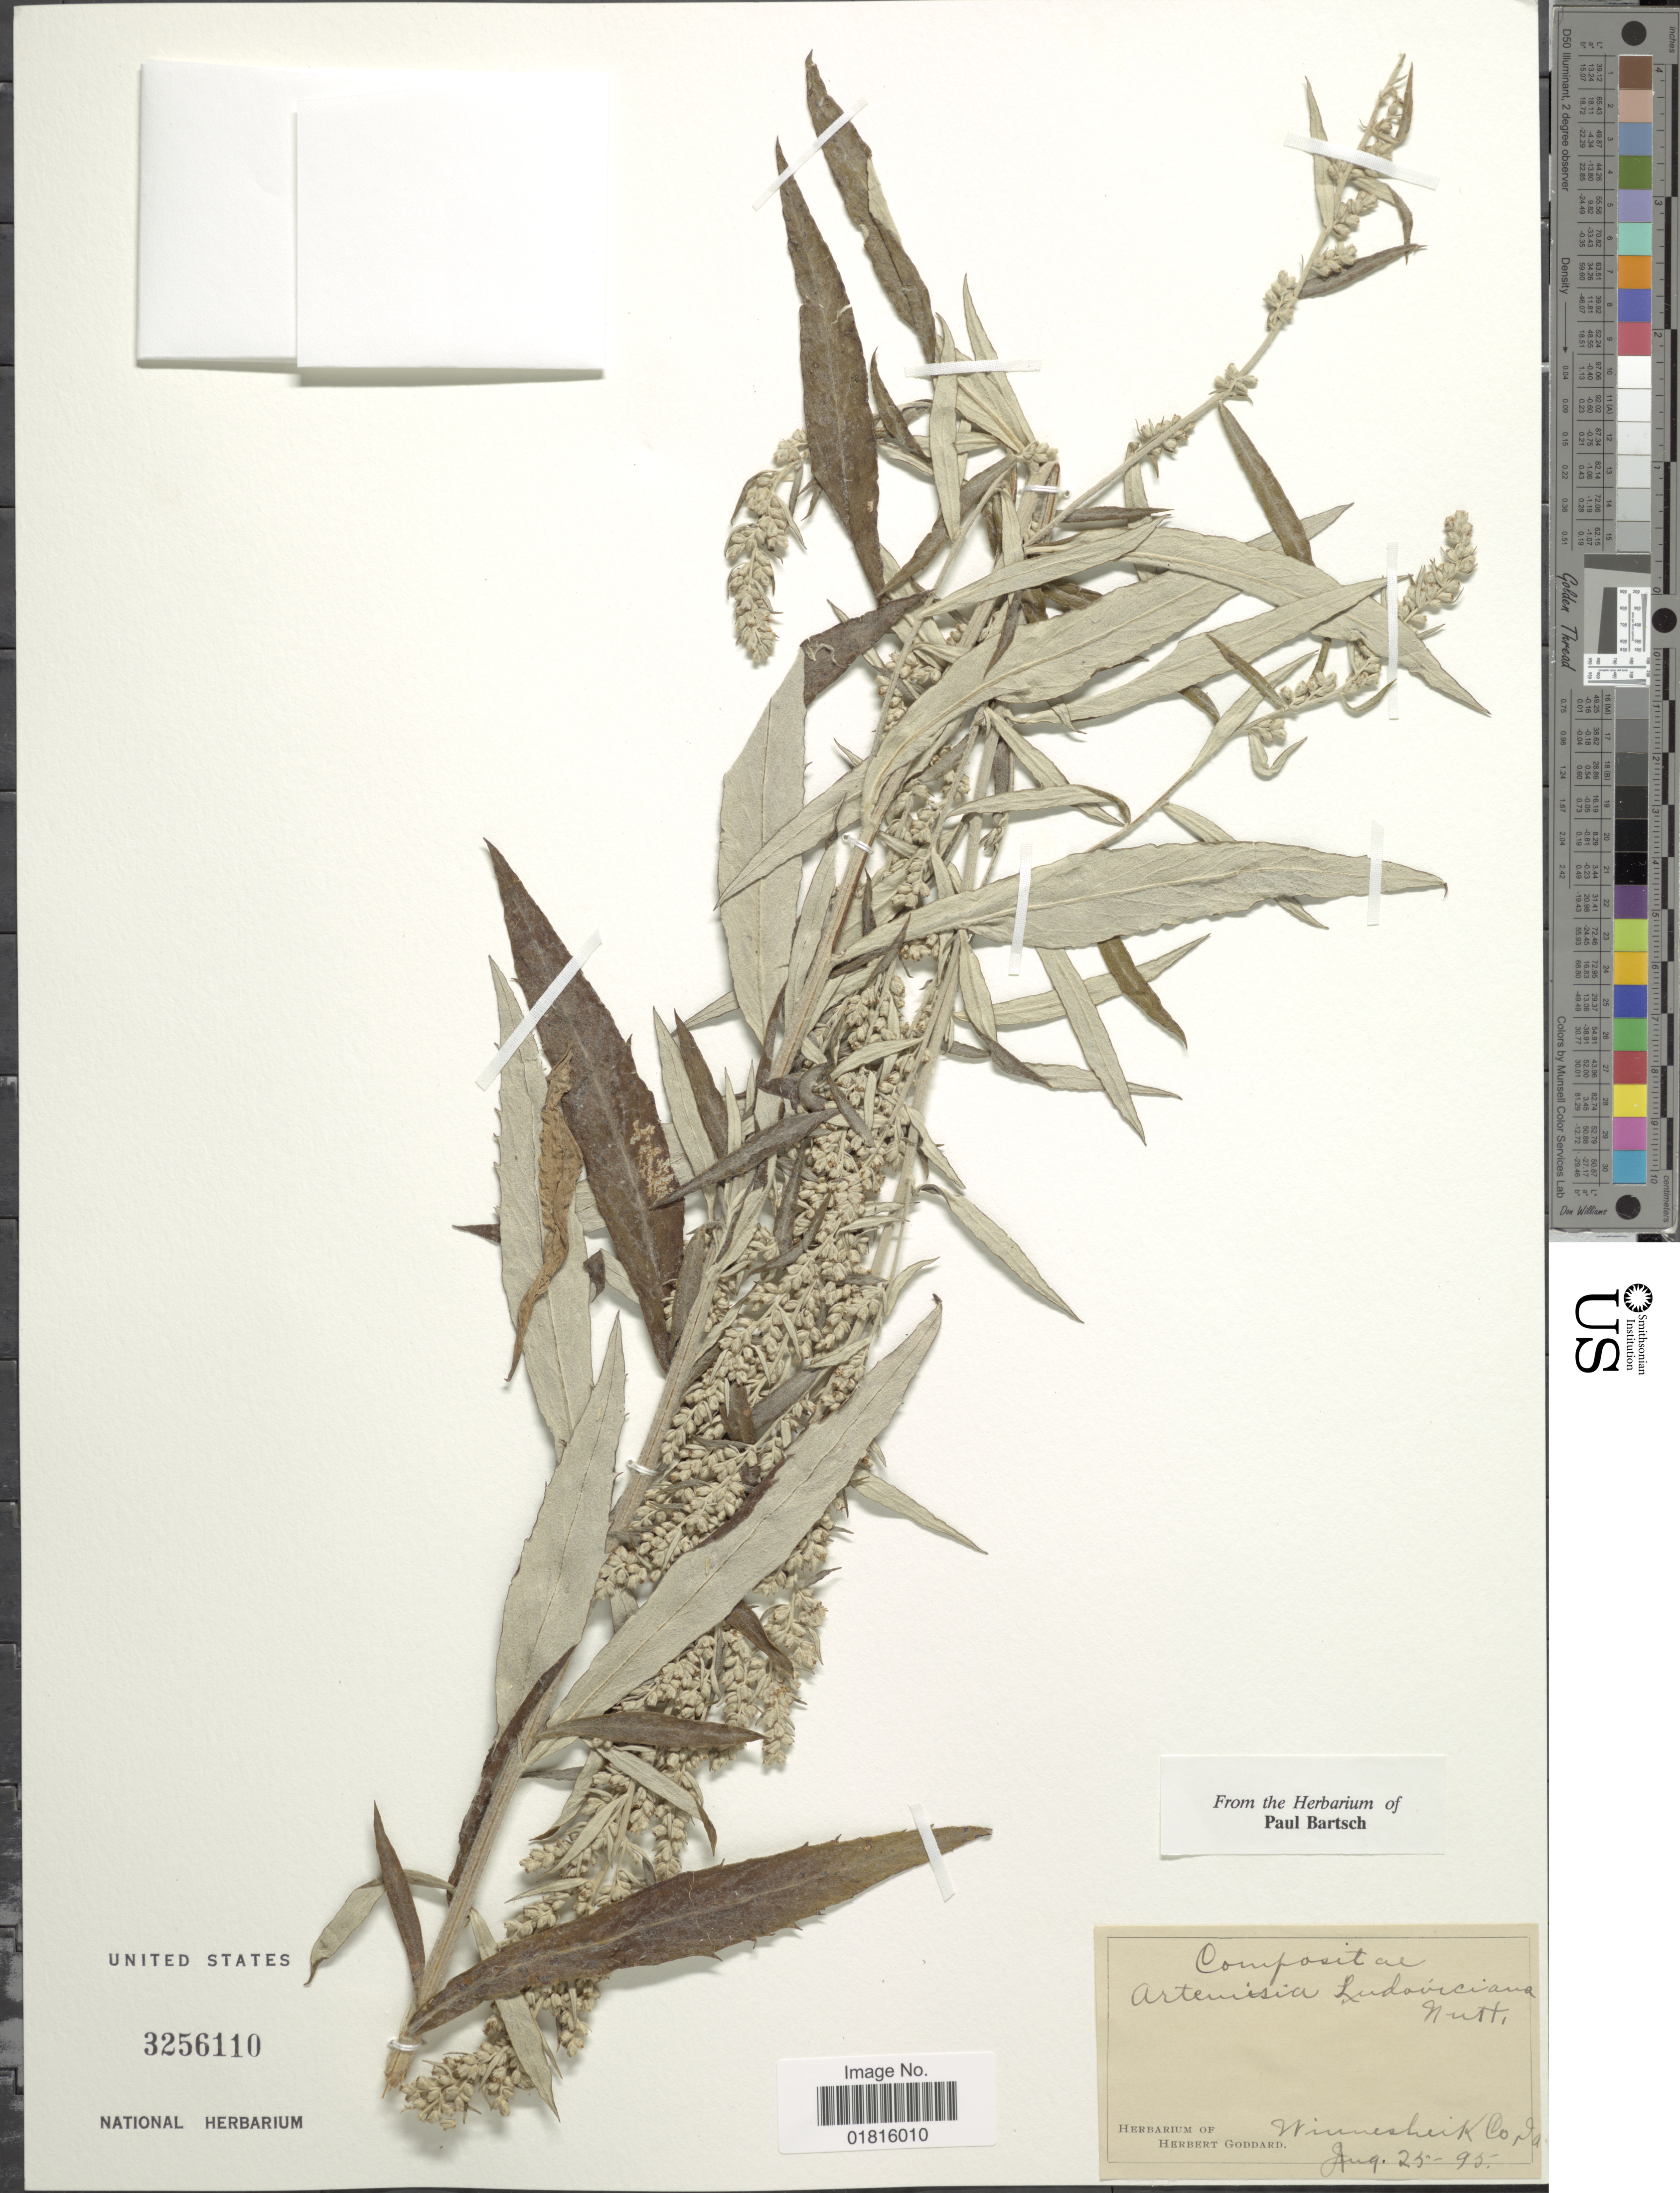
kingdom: Plantae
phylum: Tracheophyta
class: Magnoliopsida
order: Asterales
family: Asteraceae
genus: Artemisia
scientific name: Artemisia ludoviciana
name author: Nutt.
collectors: ex herb. Harold Goddard Rugg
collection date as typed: Transcribed d/m/y: 25/8/95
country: United States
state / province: Iowa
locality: Winnesheik Co.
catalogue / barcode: US 3256110